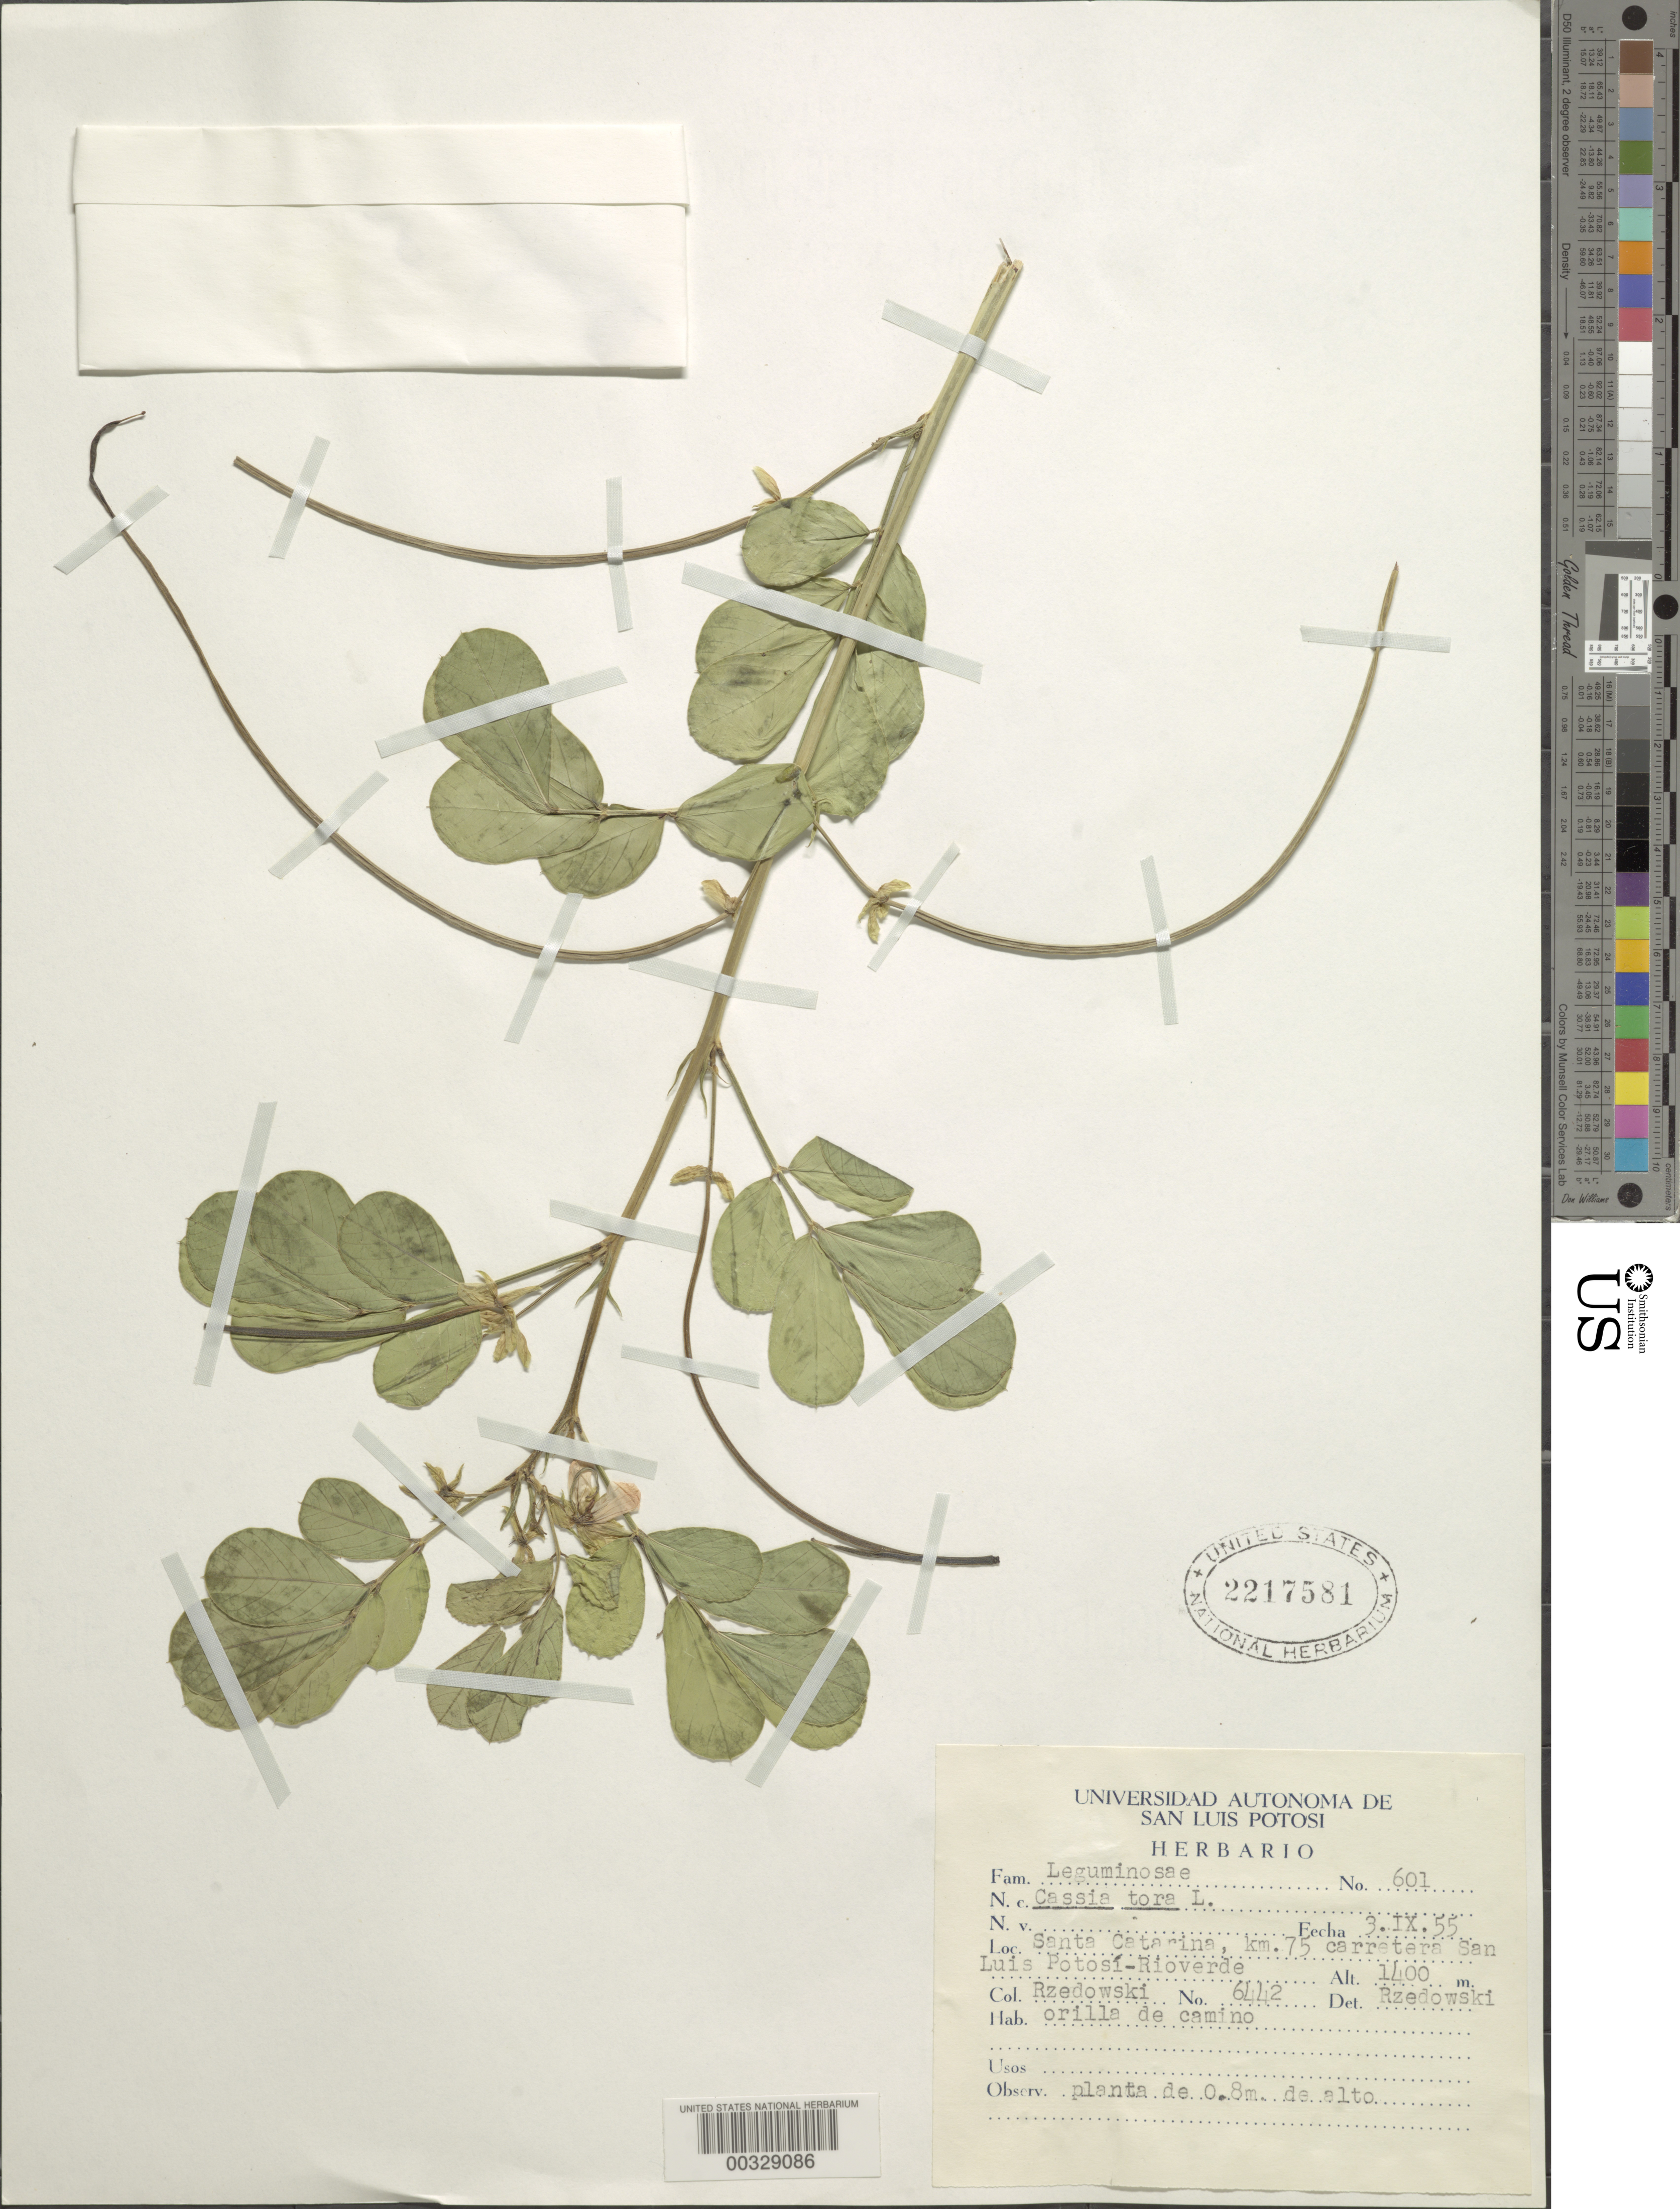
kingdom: Plantae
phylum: Tracheophyta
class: Magnoliopsida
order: Fabales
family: Fabaceae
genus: Senna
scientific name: Senna obtusifolia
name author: (L.) H.S. Irwin & Barneby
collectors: J. Rzedowski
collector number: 601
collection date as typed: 03 Sep 1955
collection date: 1955-09-03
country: Mexico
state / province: San Luis Potosí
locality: Santa catarina, km 75, highway San Luis Potosi-rioverde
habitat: Edge of road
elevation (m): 1400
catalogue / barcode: US 2217581